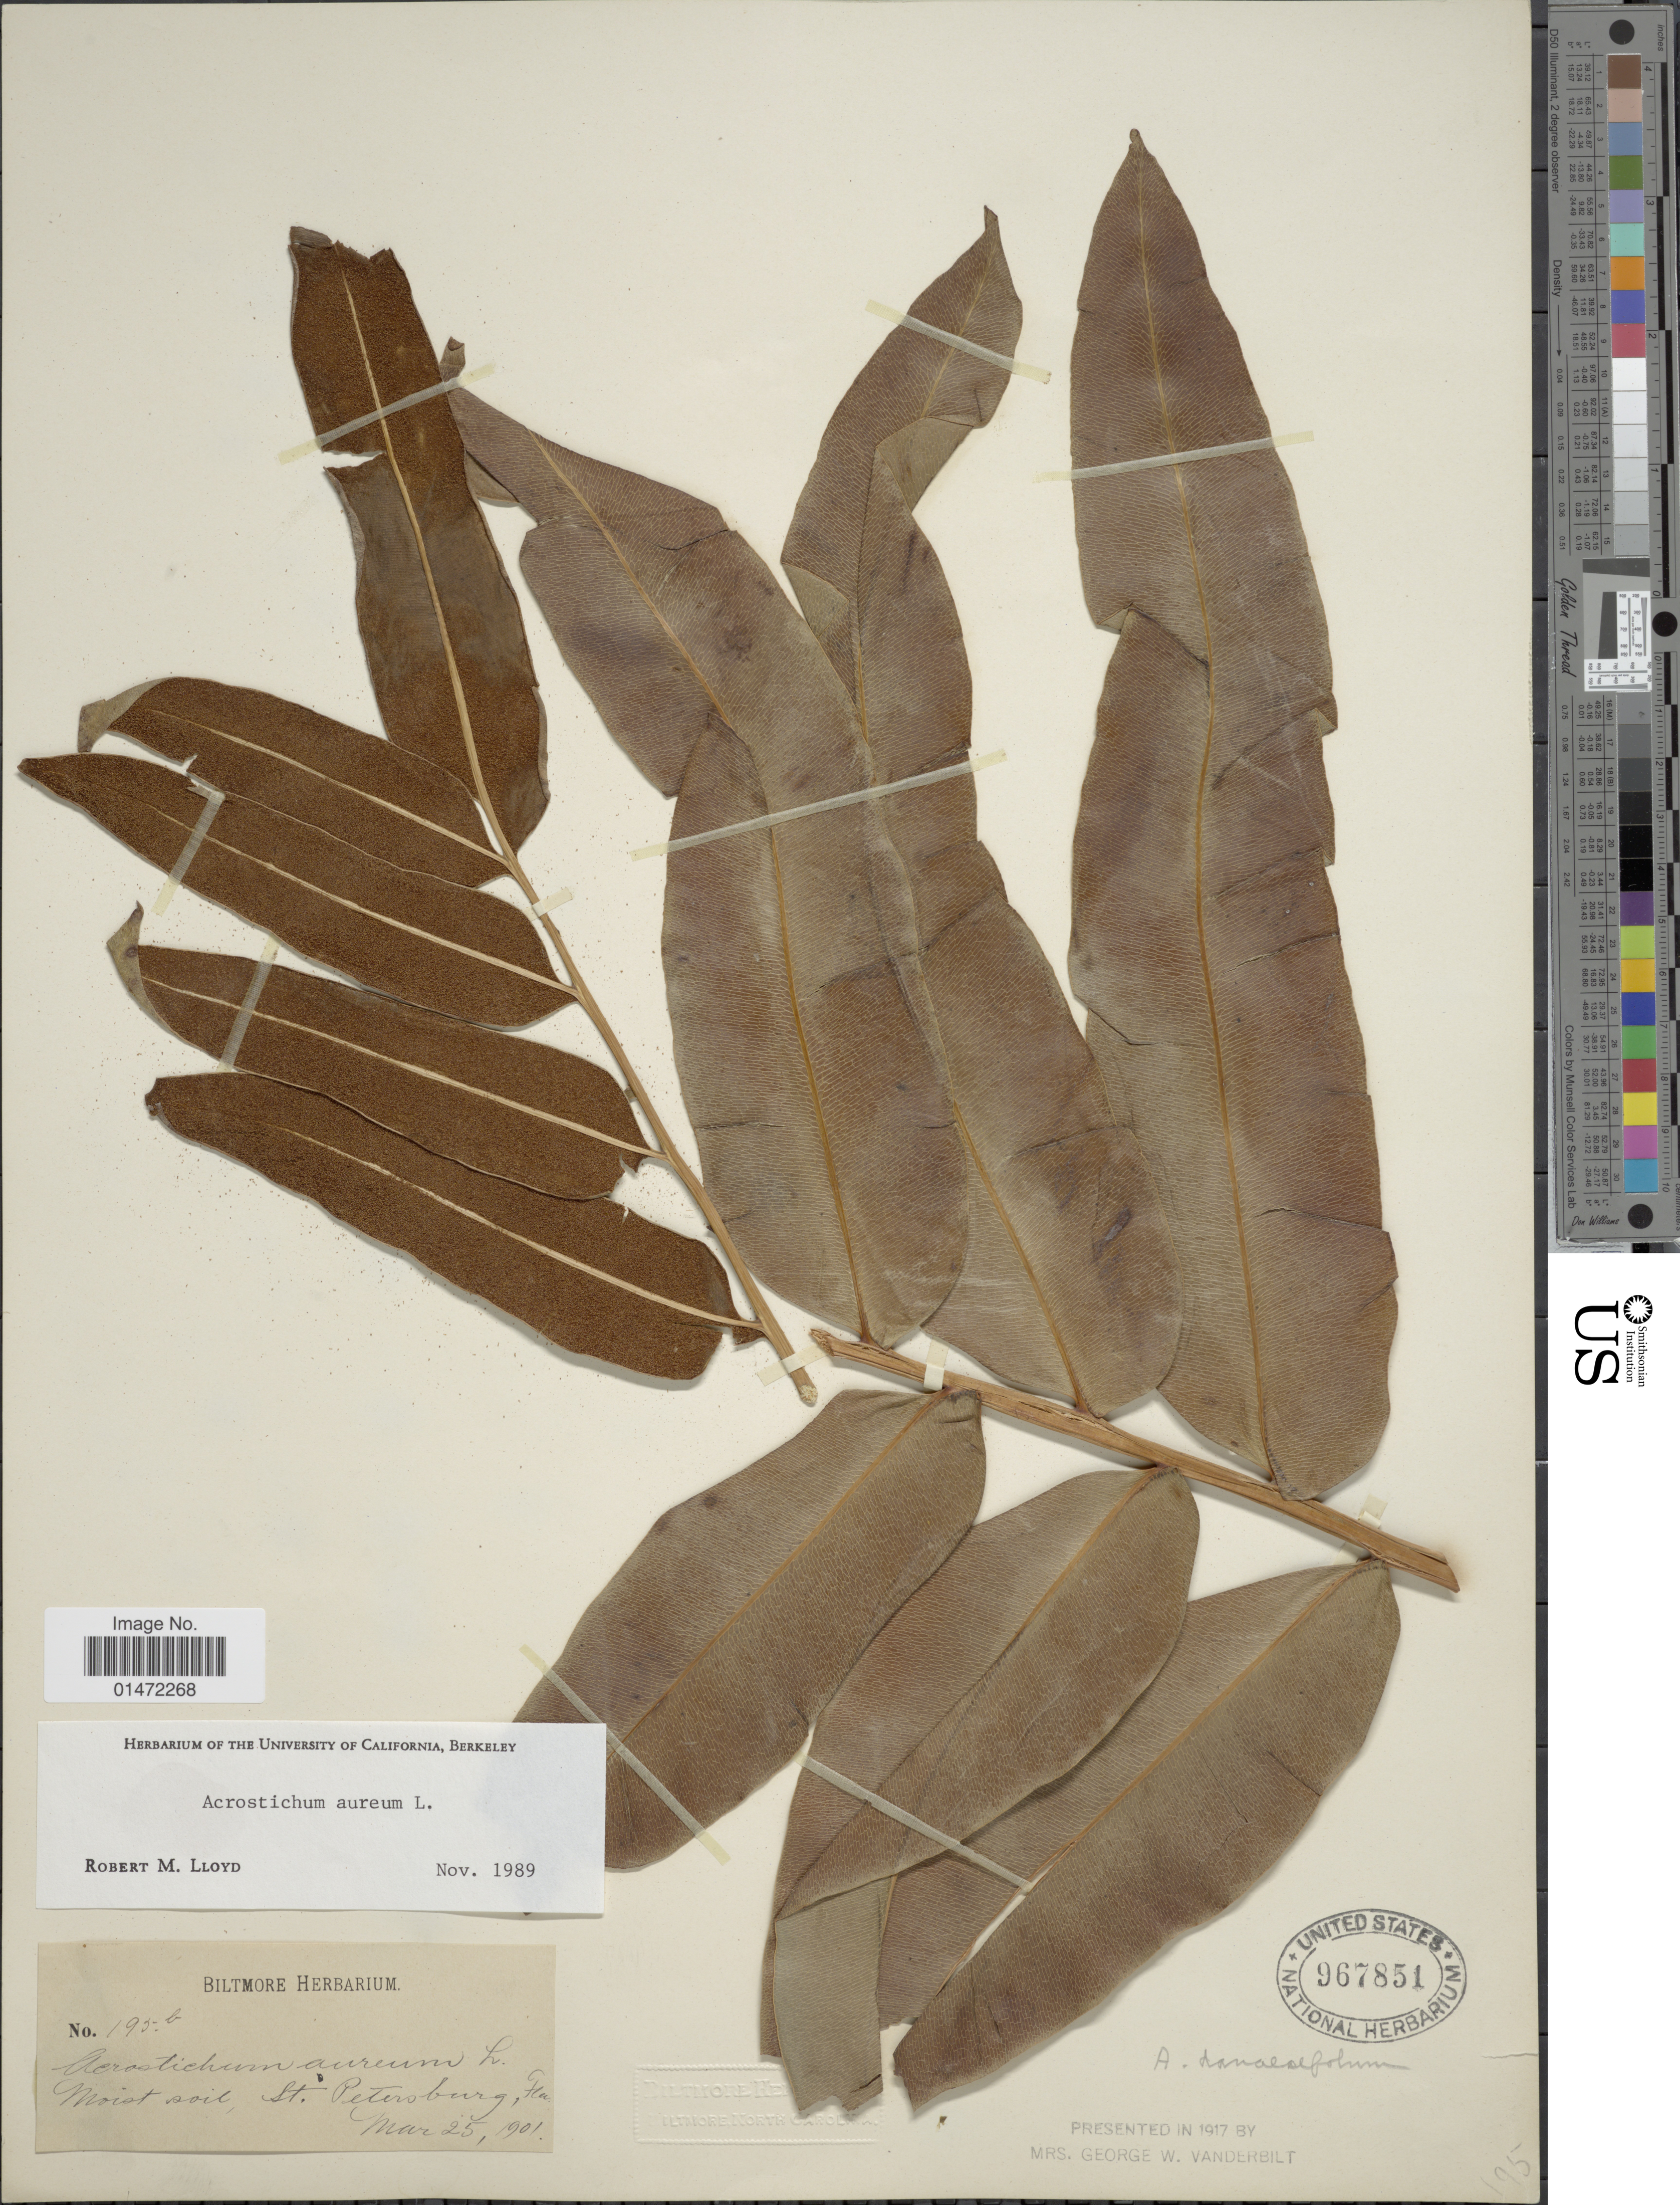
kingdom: Plantae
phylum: Tracheophyta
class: Polypodiopsida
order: Polypodiales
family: Pteridaceae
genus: Acrostichum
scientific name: Acrostichum aureum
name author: L.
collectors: G. Vanderbilt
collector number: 195b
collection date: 1901-03-25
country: United States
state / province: Florida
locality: St. Petersburg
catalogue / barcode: US 967851